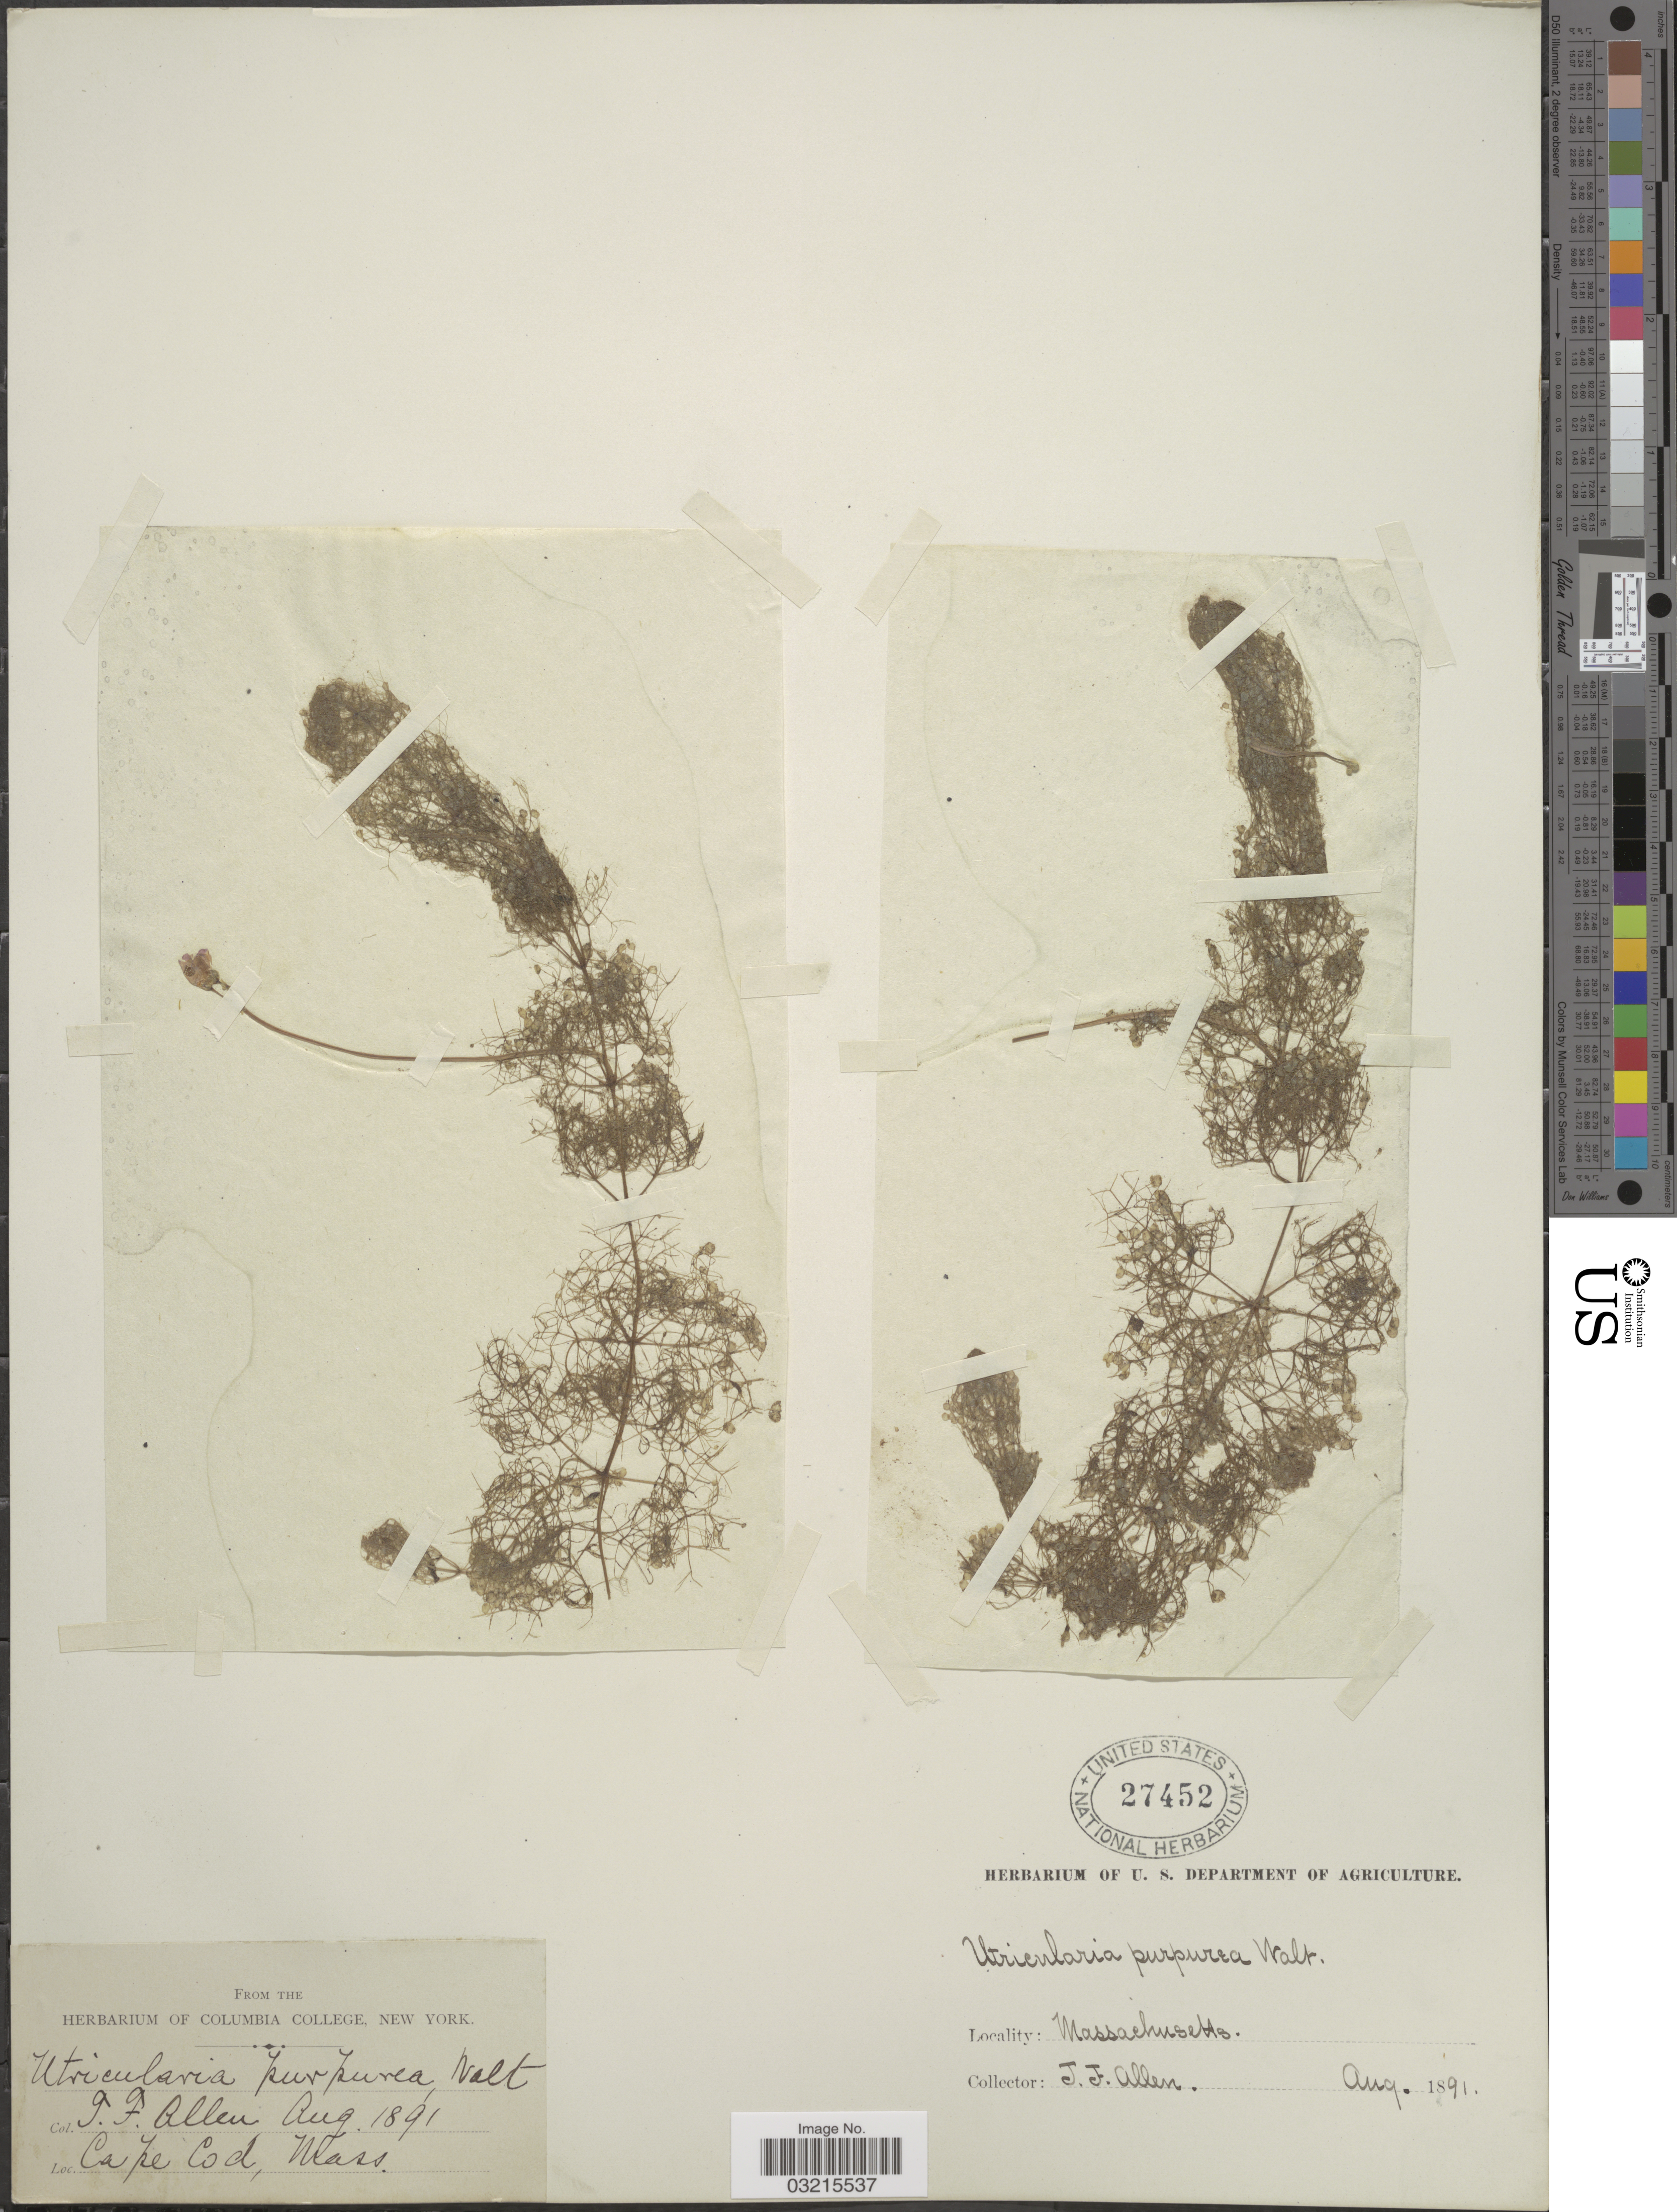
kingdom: Plantae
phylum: Tracheophyta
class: Magnoliopsida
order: Lamiales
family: Lentibulariaceae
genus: Utricularia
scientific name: Utricularia purpurea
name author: Walter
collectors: T. Allen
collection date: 1891-08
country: United States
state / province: Massachusetts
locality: Cape Cod, Mass.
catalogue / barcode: US 27452